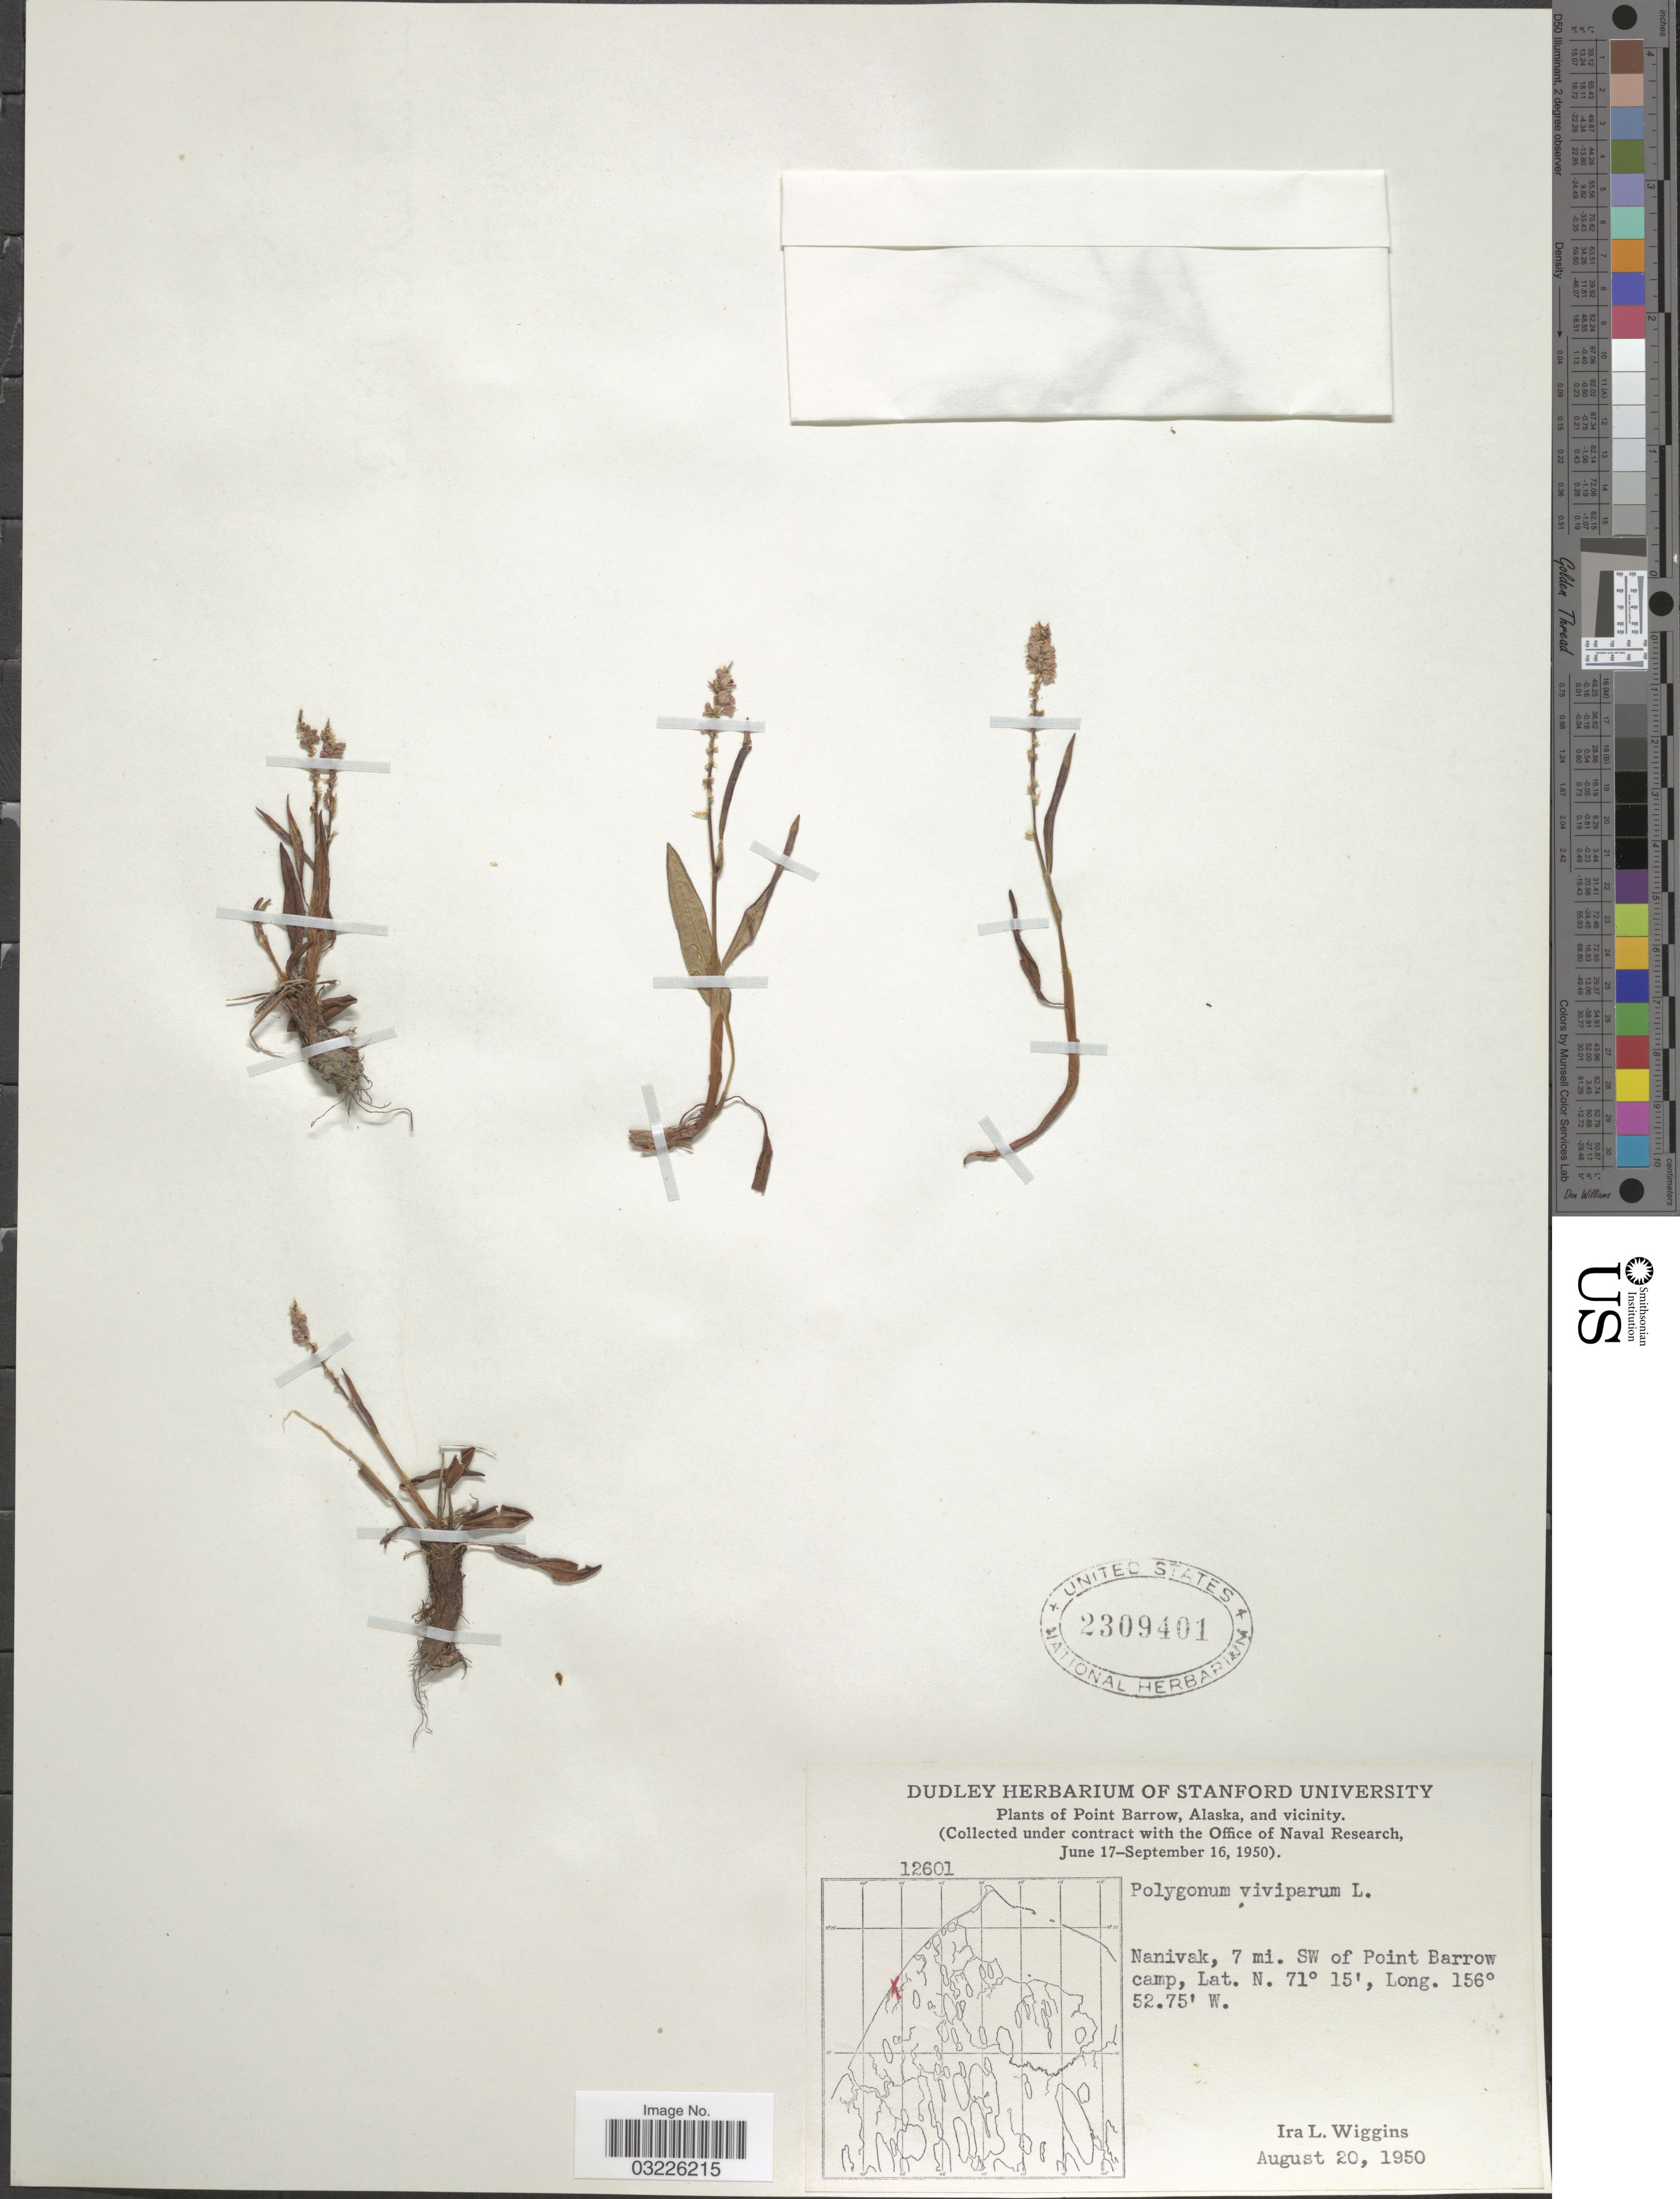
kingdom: Plantae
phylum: Tracheophyta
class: Magnoliopsida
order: Caryophyllales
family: Polygonaceae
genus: Bistorta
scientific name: Bistorta vivipara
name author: (L.) Delarbre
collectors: I. L. Wiggins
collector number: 12601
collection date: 1950-08-20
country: United States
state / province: Alaska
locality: Point Barrow, Alaska, and vicinity. Nanivak, 7 mi. SW of Point Barrow camp.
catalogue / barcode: US 2309401